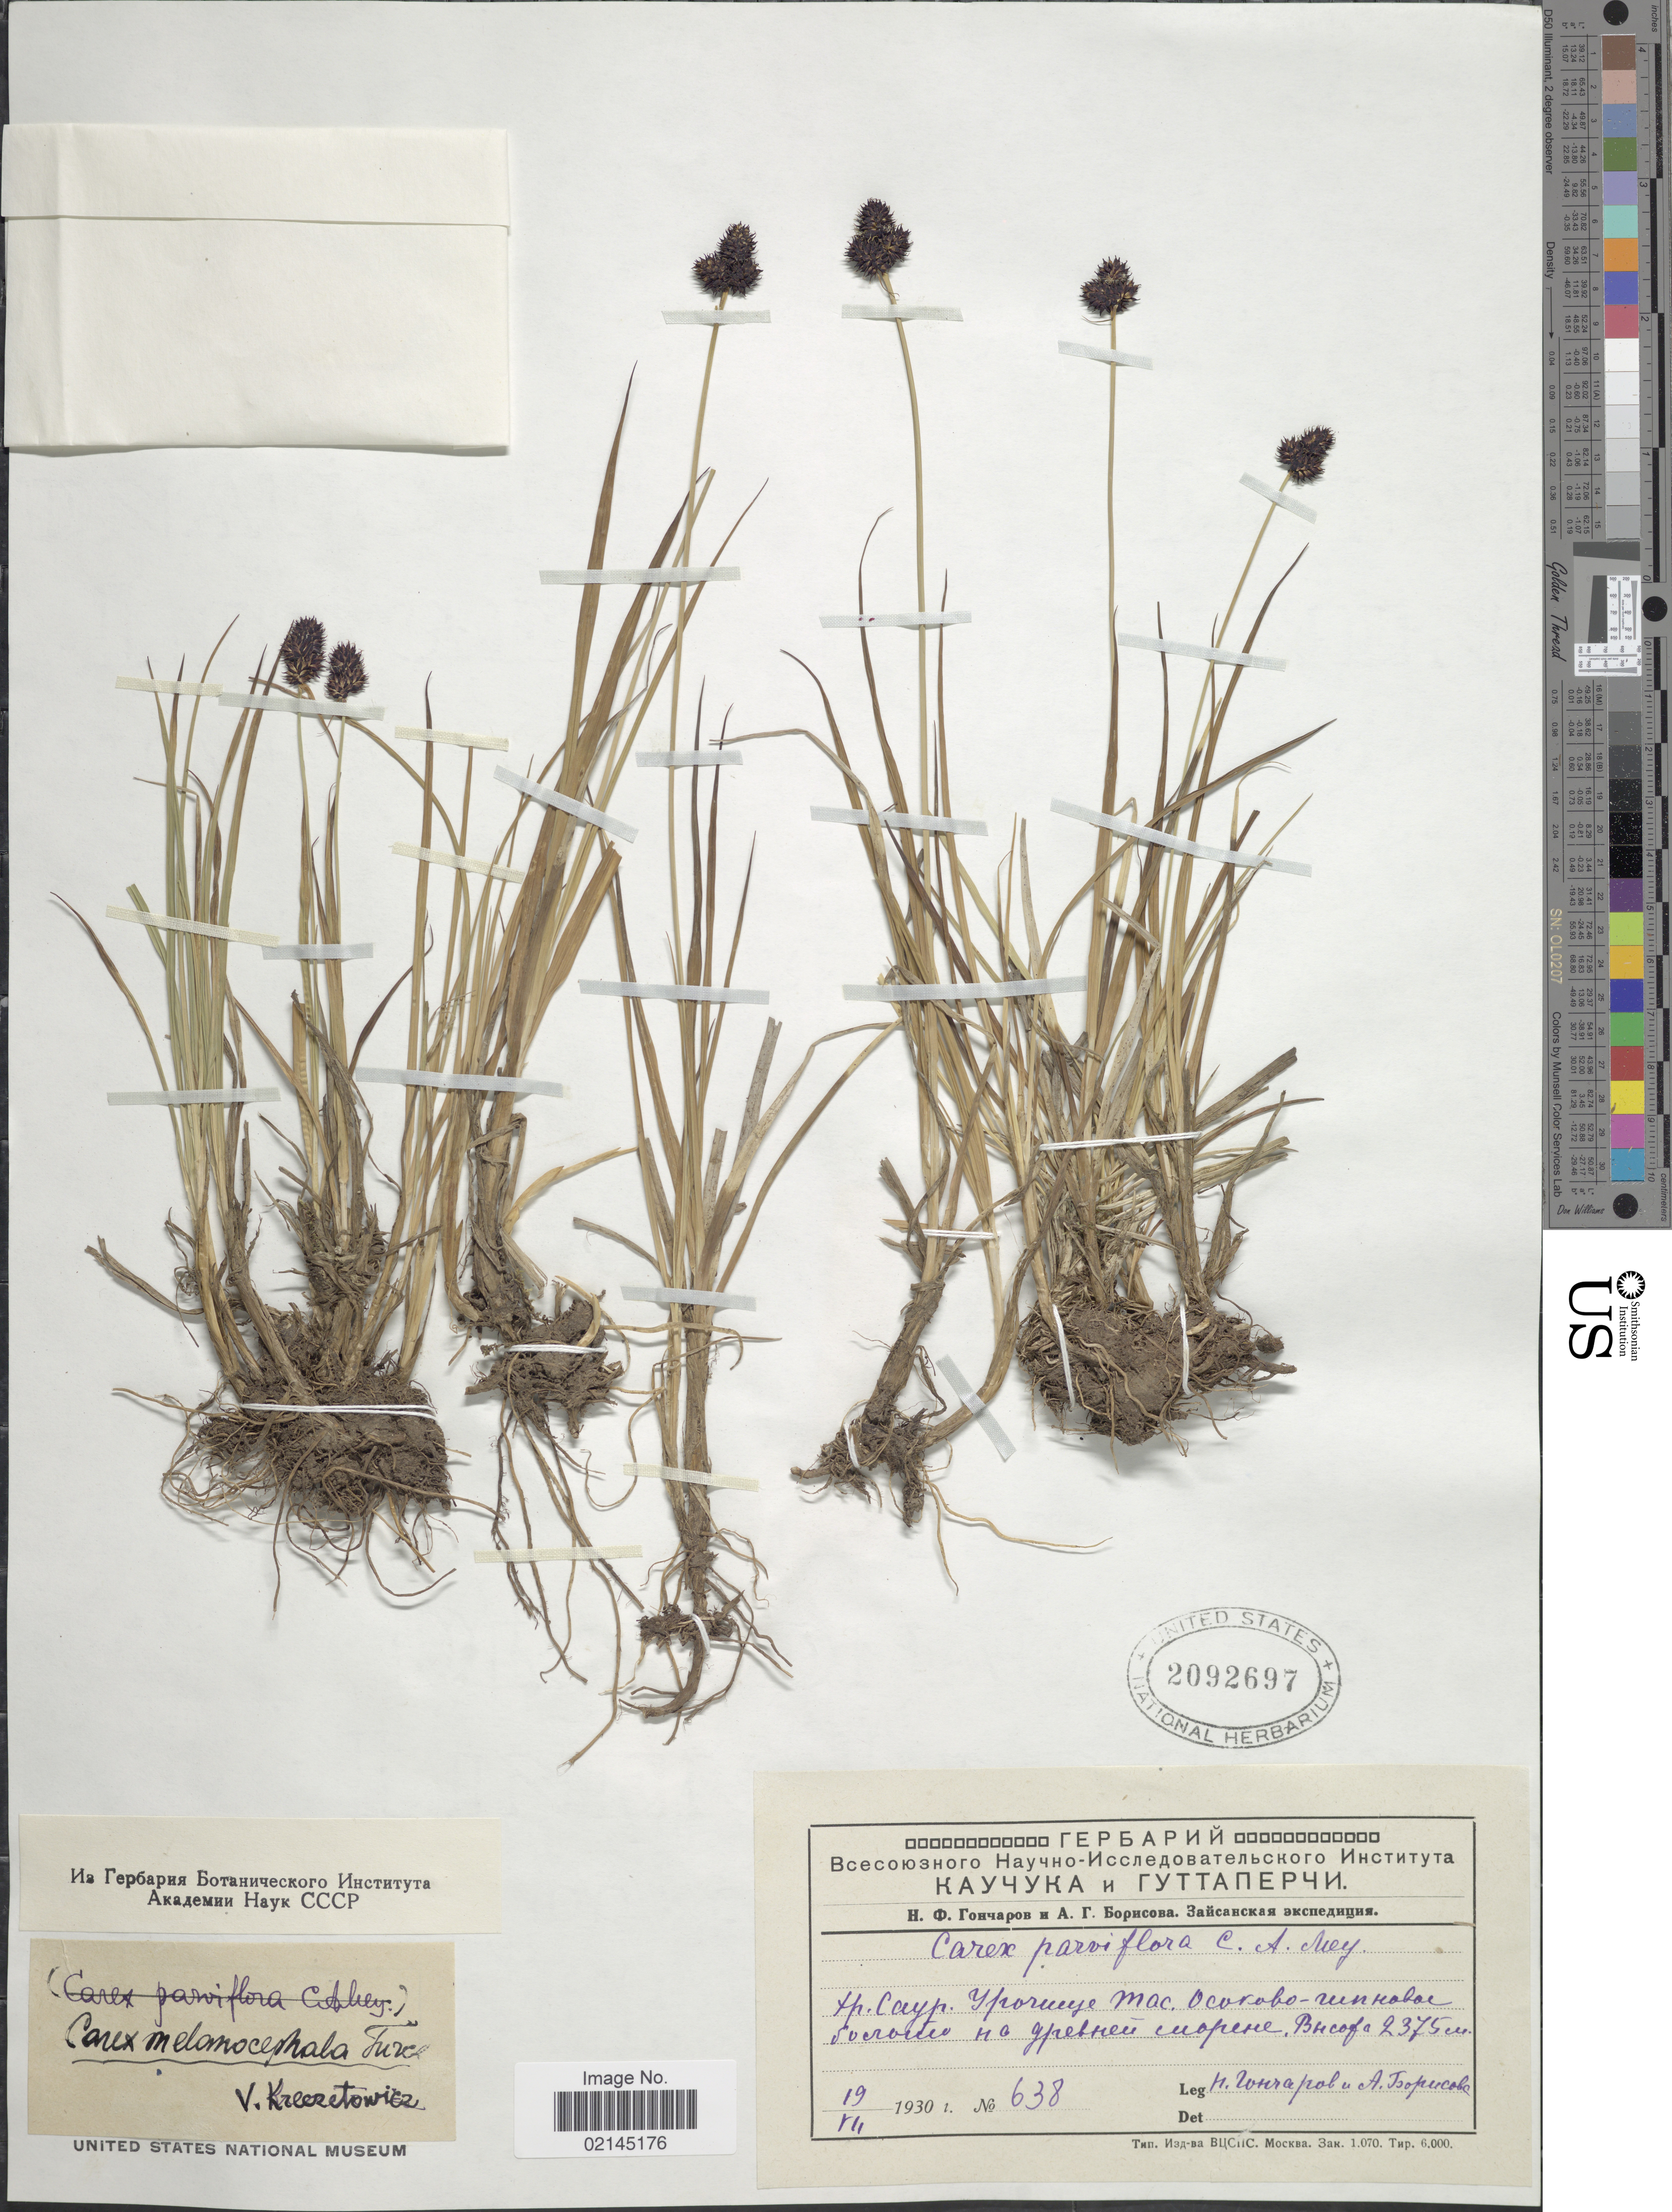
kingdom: Plantae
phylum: Tracheophyta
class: Liliopsida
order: Poales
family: Cyperaceae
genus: Carex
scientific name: Carex melanocephala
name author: Turcz.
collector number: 638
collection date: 1930-07-19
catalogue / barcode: US 2092697